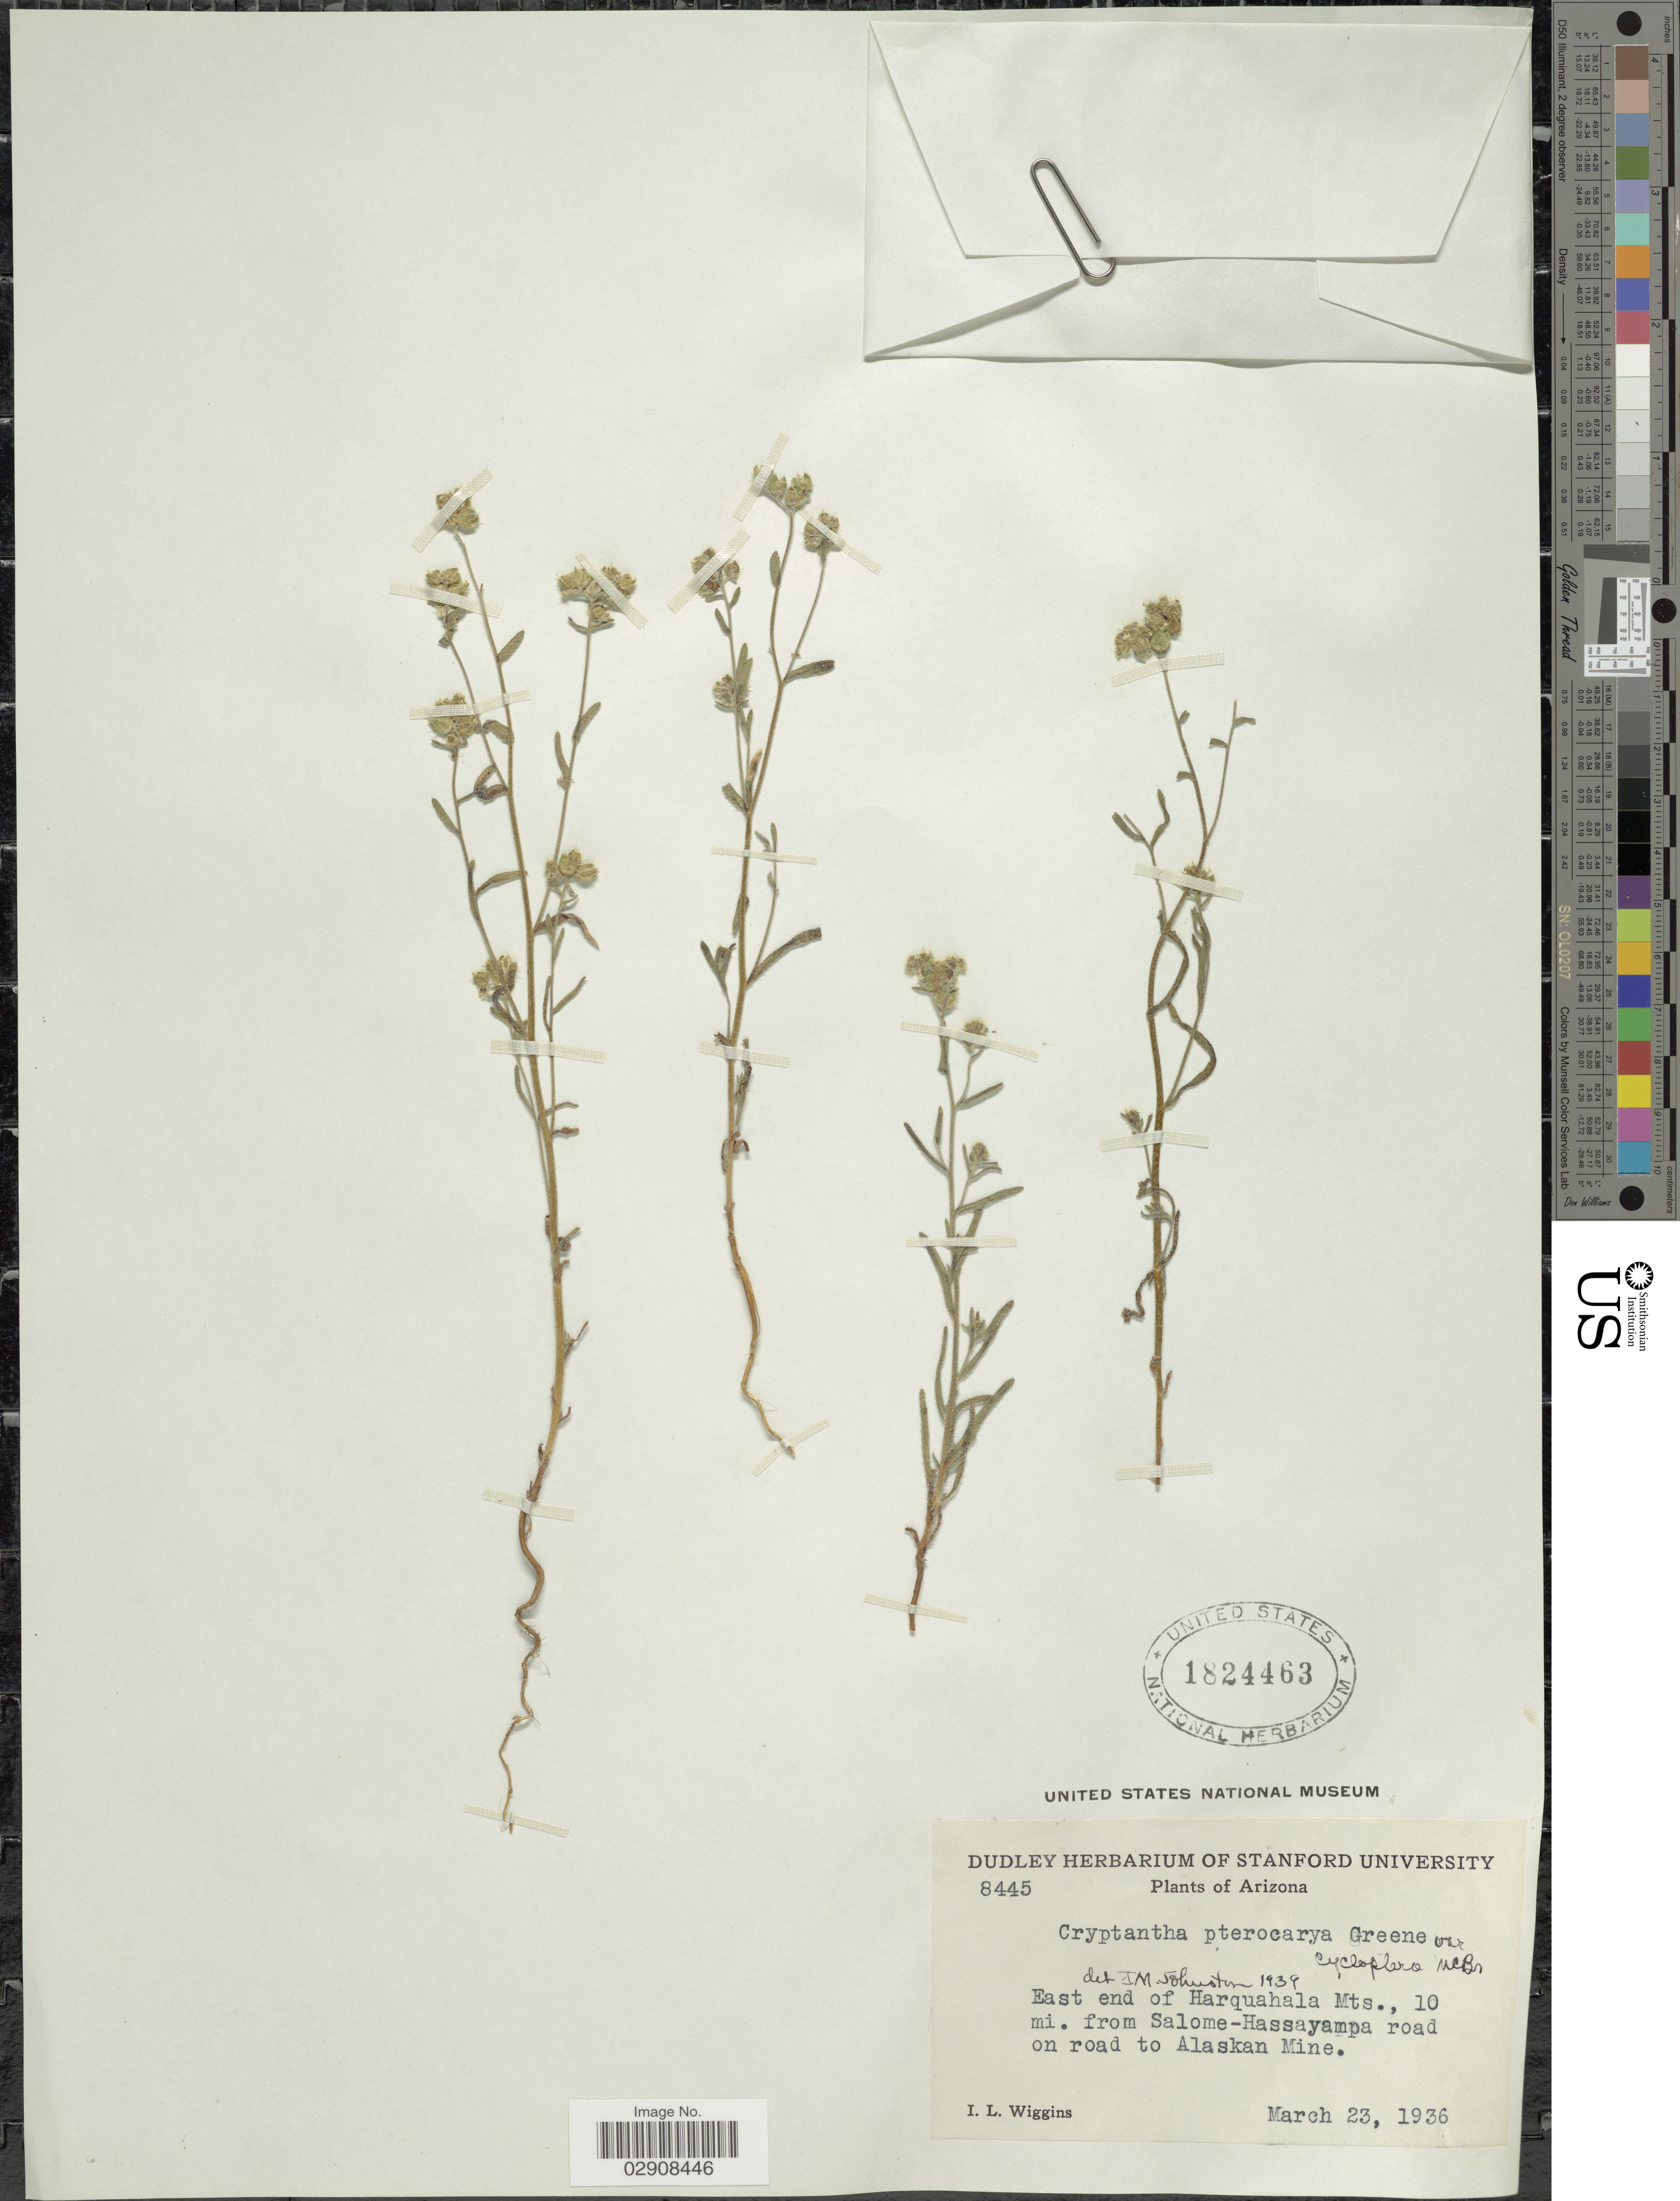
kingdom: Plantae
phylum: Tracheophyta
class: Magnoliopsida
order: Boraginales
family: Boraginaceae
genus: Cryptantha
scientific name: Cryptantha pterocarya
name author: (Torr.) Greene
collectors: I. L. Wiggins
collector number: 8445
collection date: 1936-03-23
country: United States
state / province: Arizona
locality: East end of Harquahala Mts., 10 mi. from Salome-Hassayampa road on road to Alaskan Mine.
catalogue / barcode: US 1824463